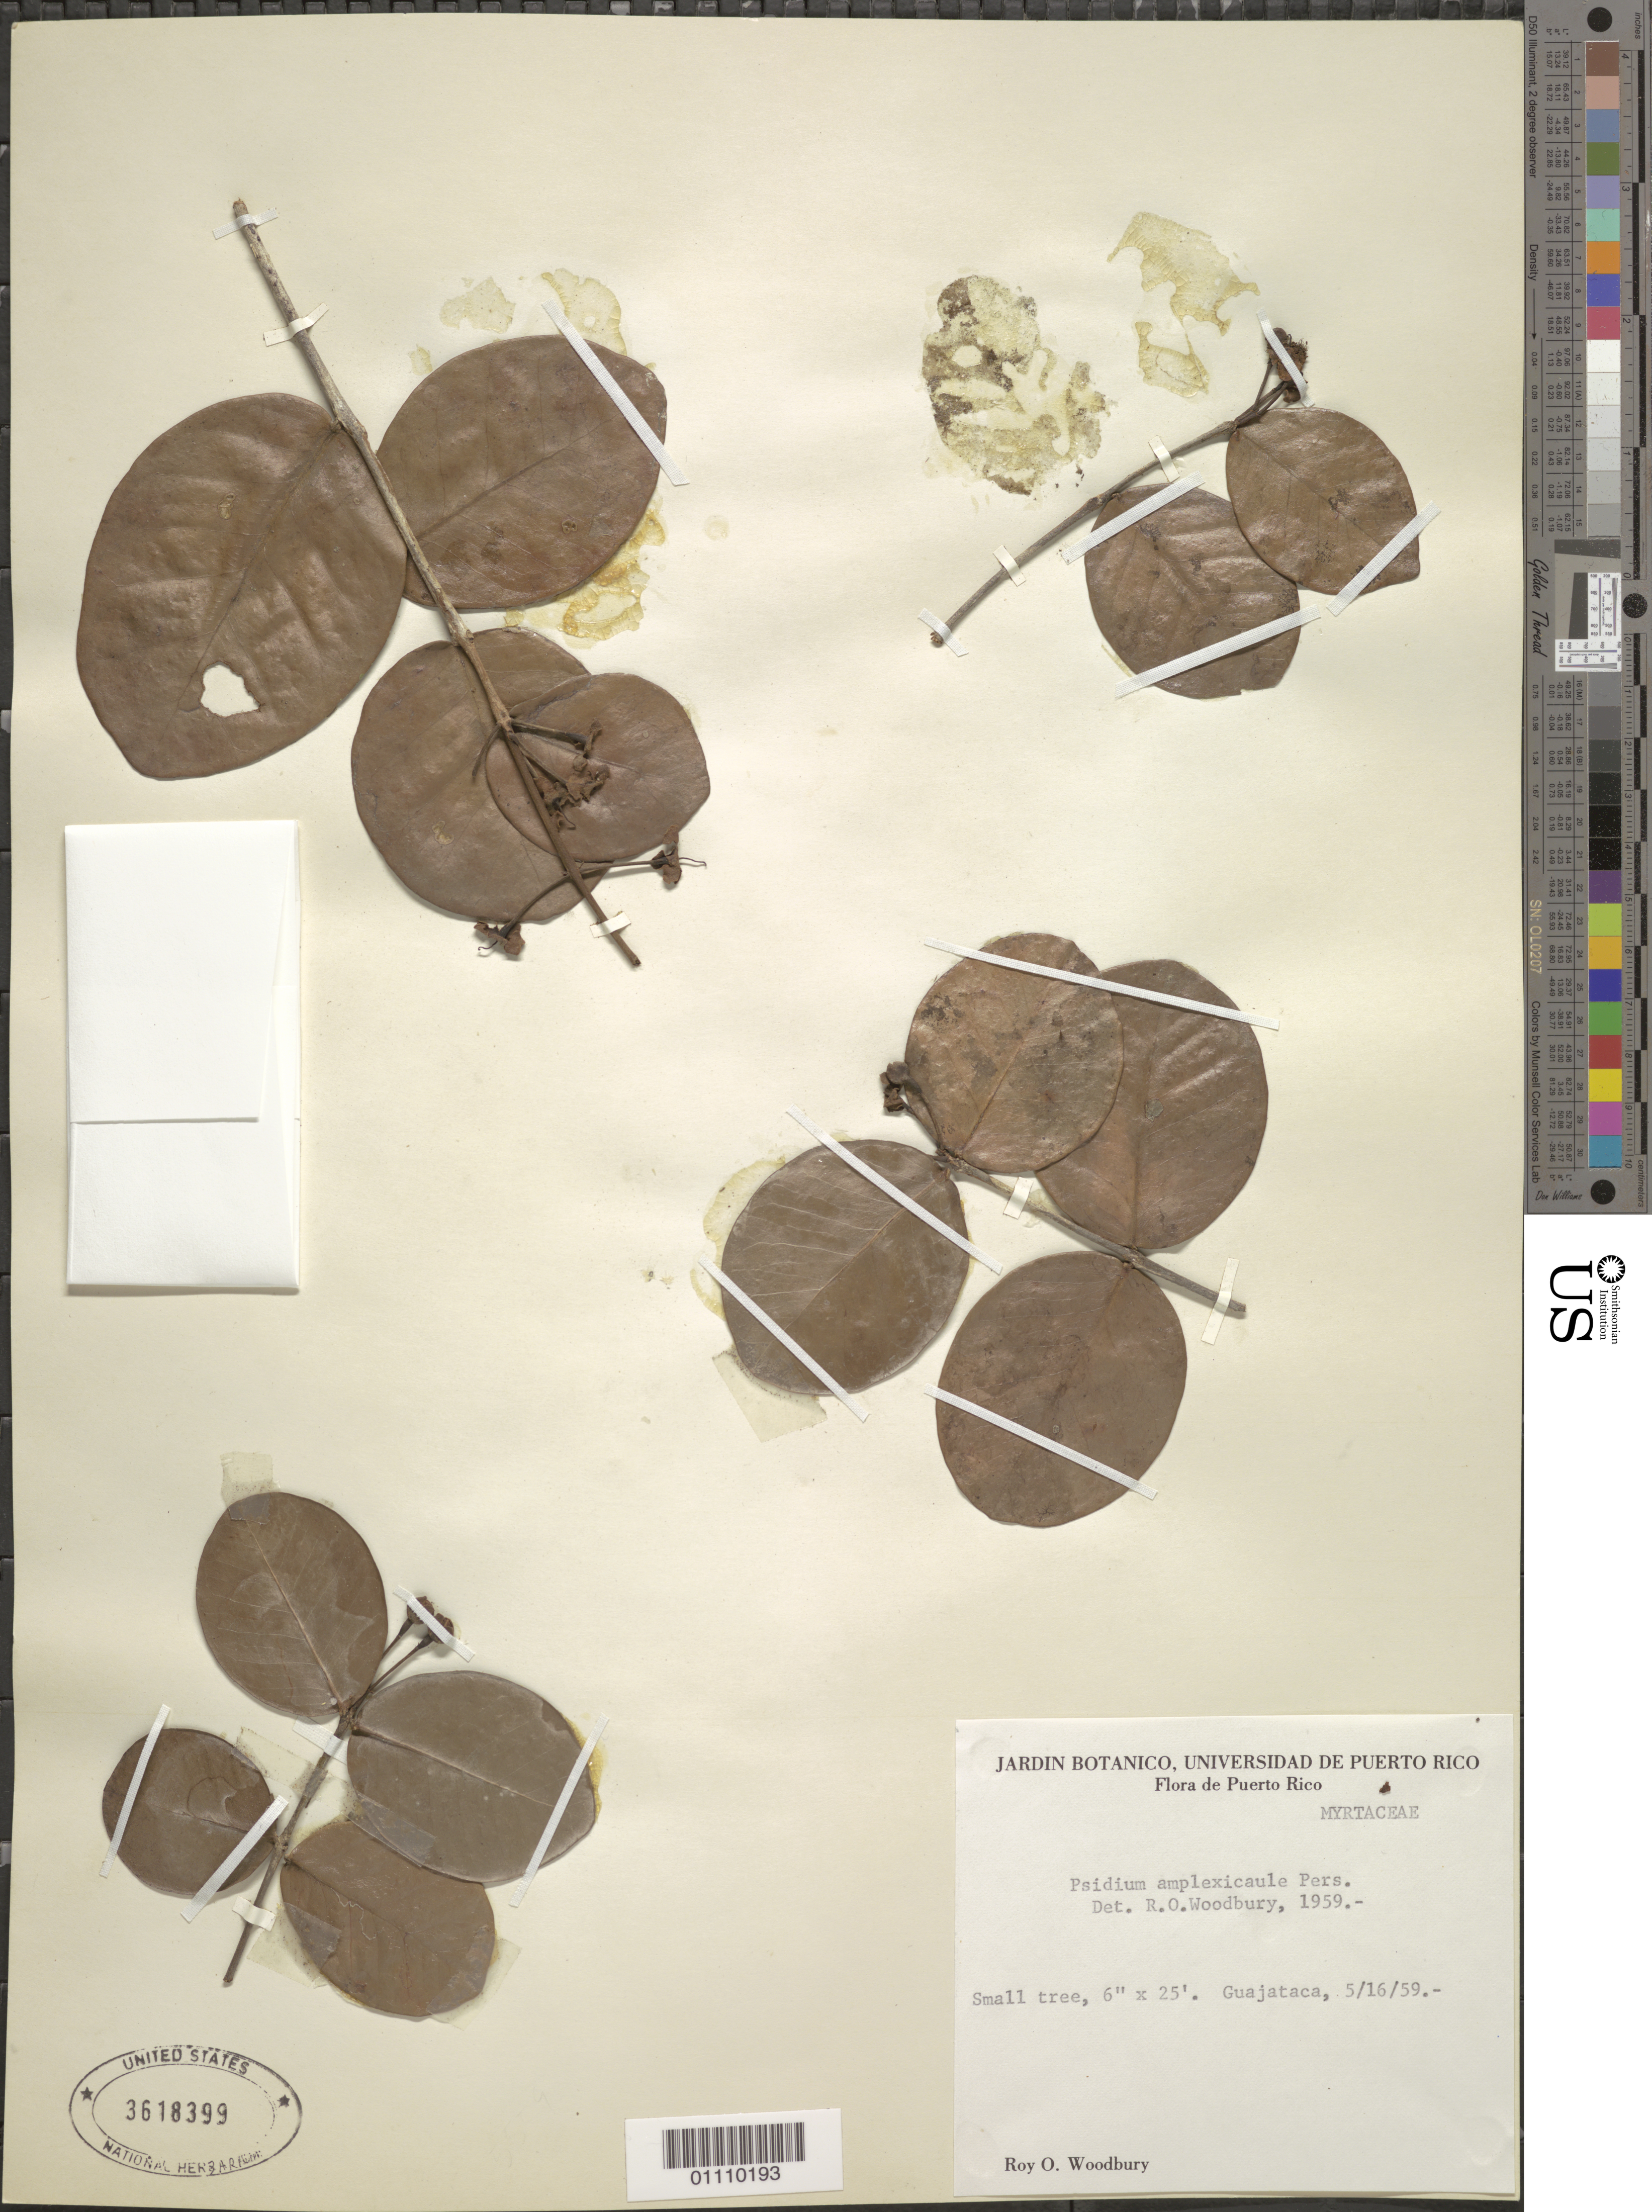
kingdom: Plantae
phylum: Tracheophyta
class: Magnoliopsida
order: Myrtales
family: Myrtaceae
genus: Psidium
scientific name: Psidium amplexicaule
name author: Pers.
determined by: Woodbury, R. O.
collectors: R. O. Woodbury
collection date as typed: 15 May 1959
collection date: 1959-05-15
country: Puerto Rico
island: Puerto Rico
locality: Guajataca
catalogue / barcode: US 3618399